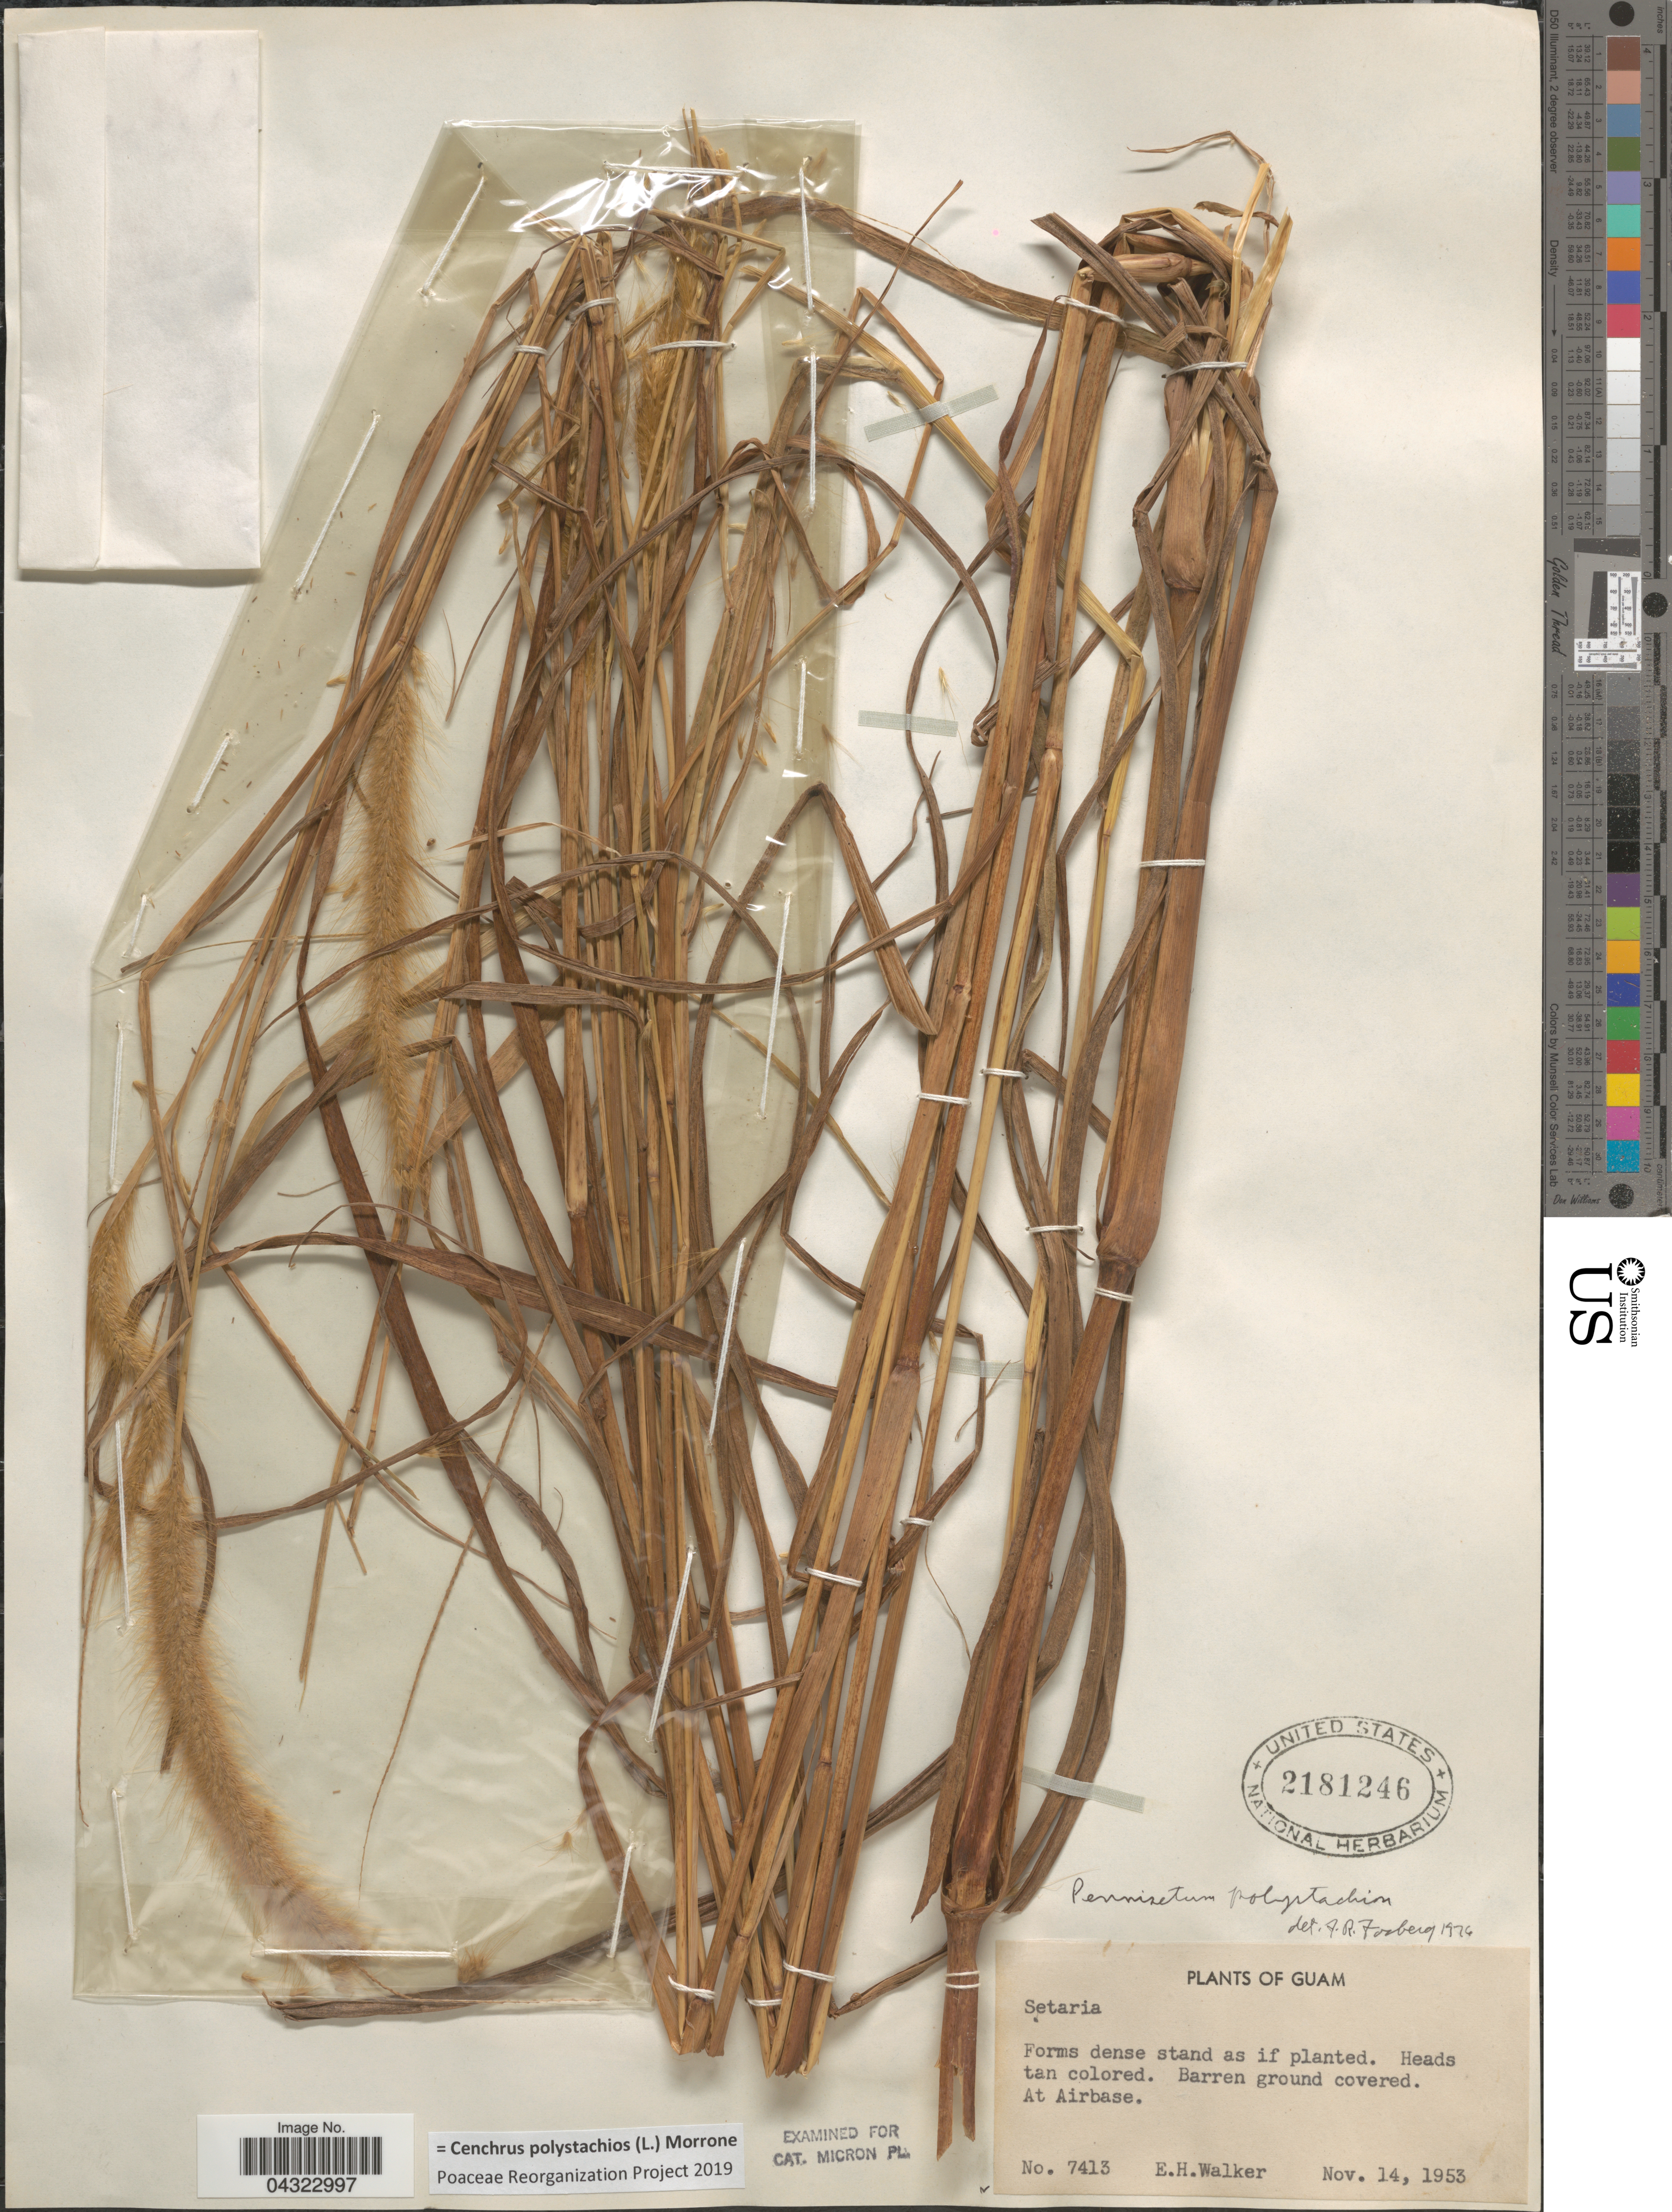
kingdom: Plantae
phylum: Tracheophyta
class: Liliopsida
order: Poales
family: Poaceae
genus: Cenchrus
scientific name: Cenchrus polystachios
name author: (L.) Morrone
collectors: E. H. Walker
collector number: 7413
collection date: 1953-11-14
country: Guam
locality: At Airbase.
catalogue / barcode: US 2181246